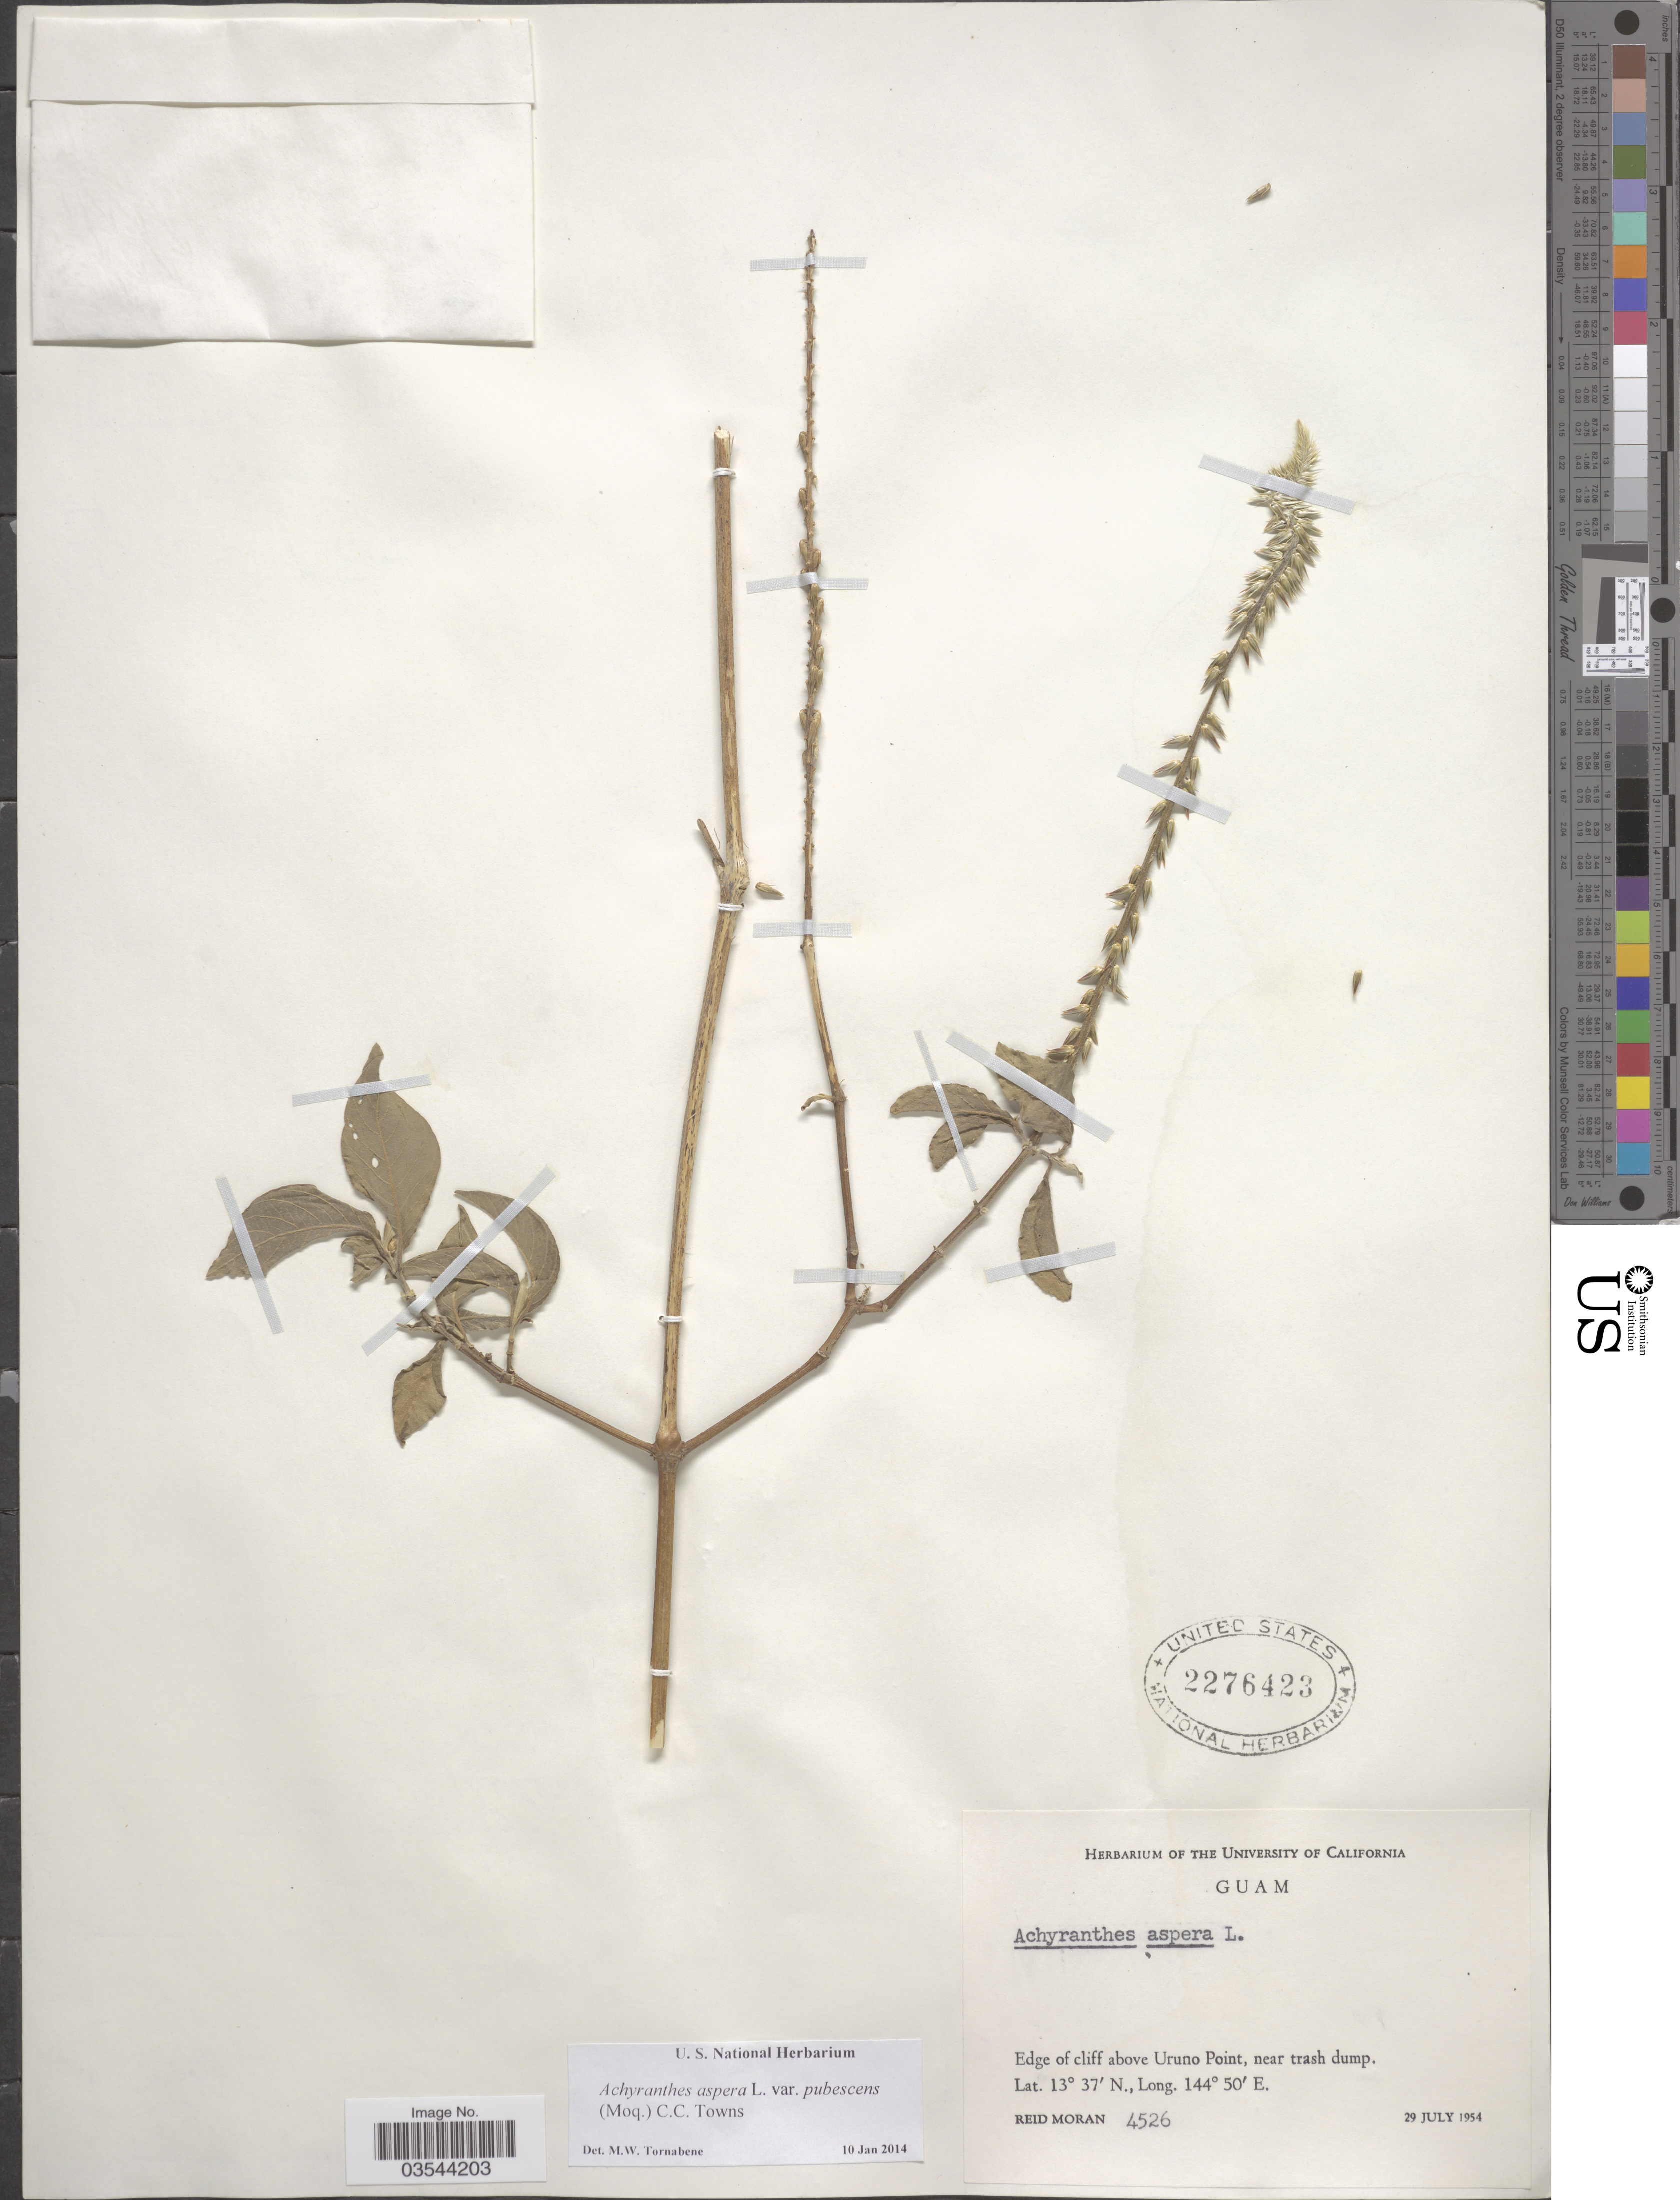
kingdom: Plantae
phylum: Tracheophyta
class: Magnoliopsida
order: Caryophyllales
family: Amaranthaceae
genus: Achyranthes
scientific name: Achyranthes aspera var. pubescens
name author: (Moq.) M. Gómez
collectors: R. Moran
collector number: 4526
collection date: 1954-07-29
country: Guam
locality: Edge of cliff above Uruno Point, near trash dump.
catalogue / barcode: US 2276423